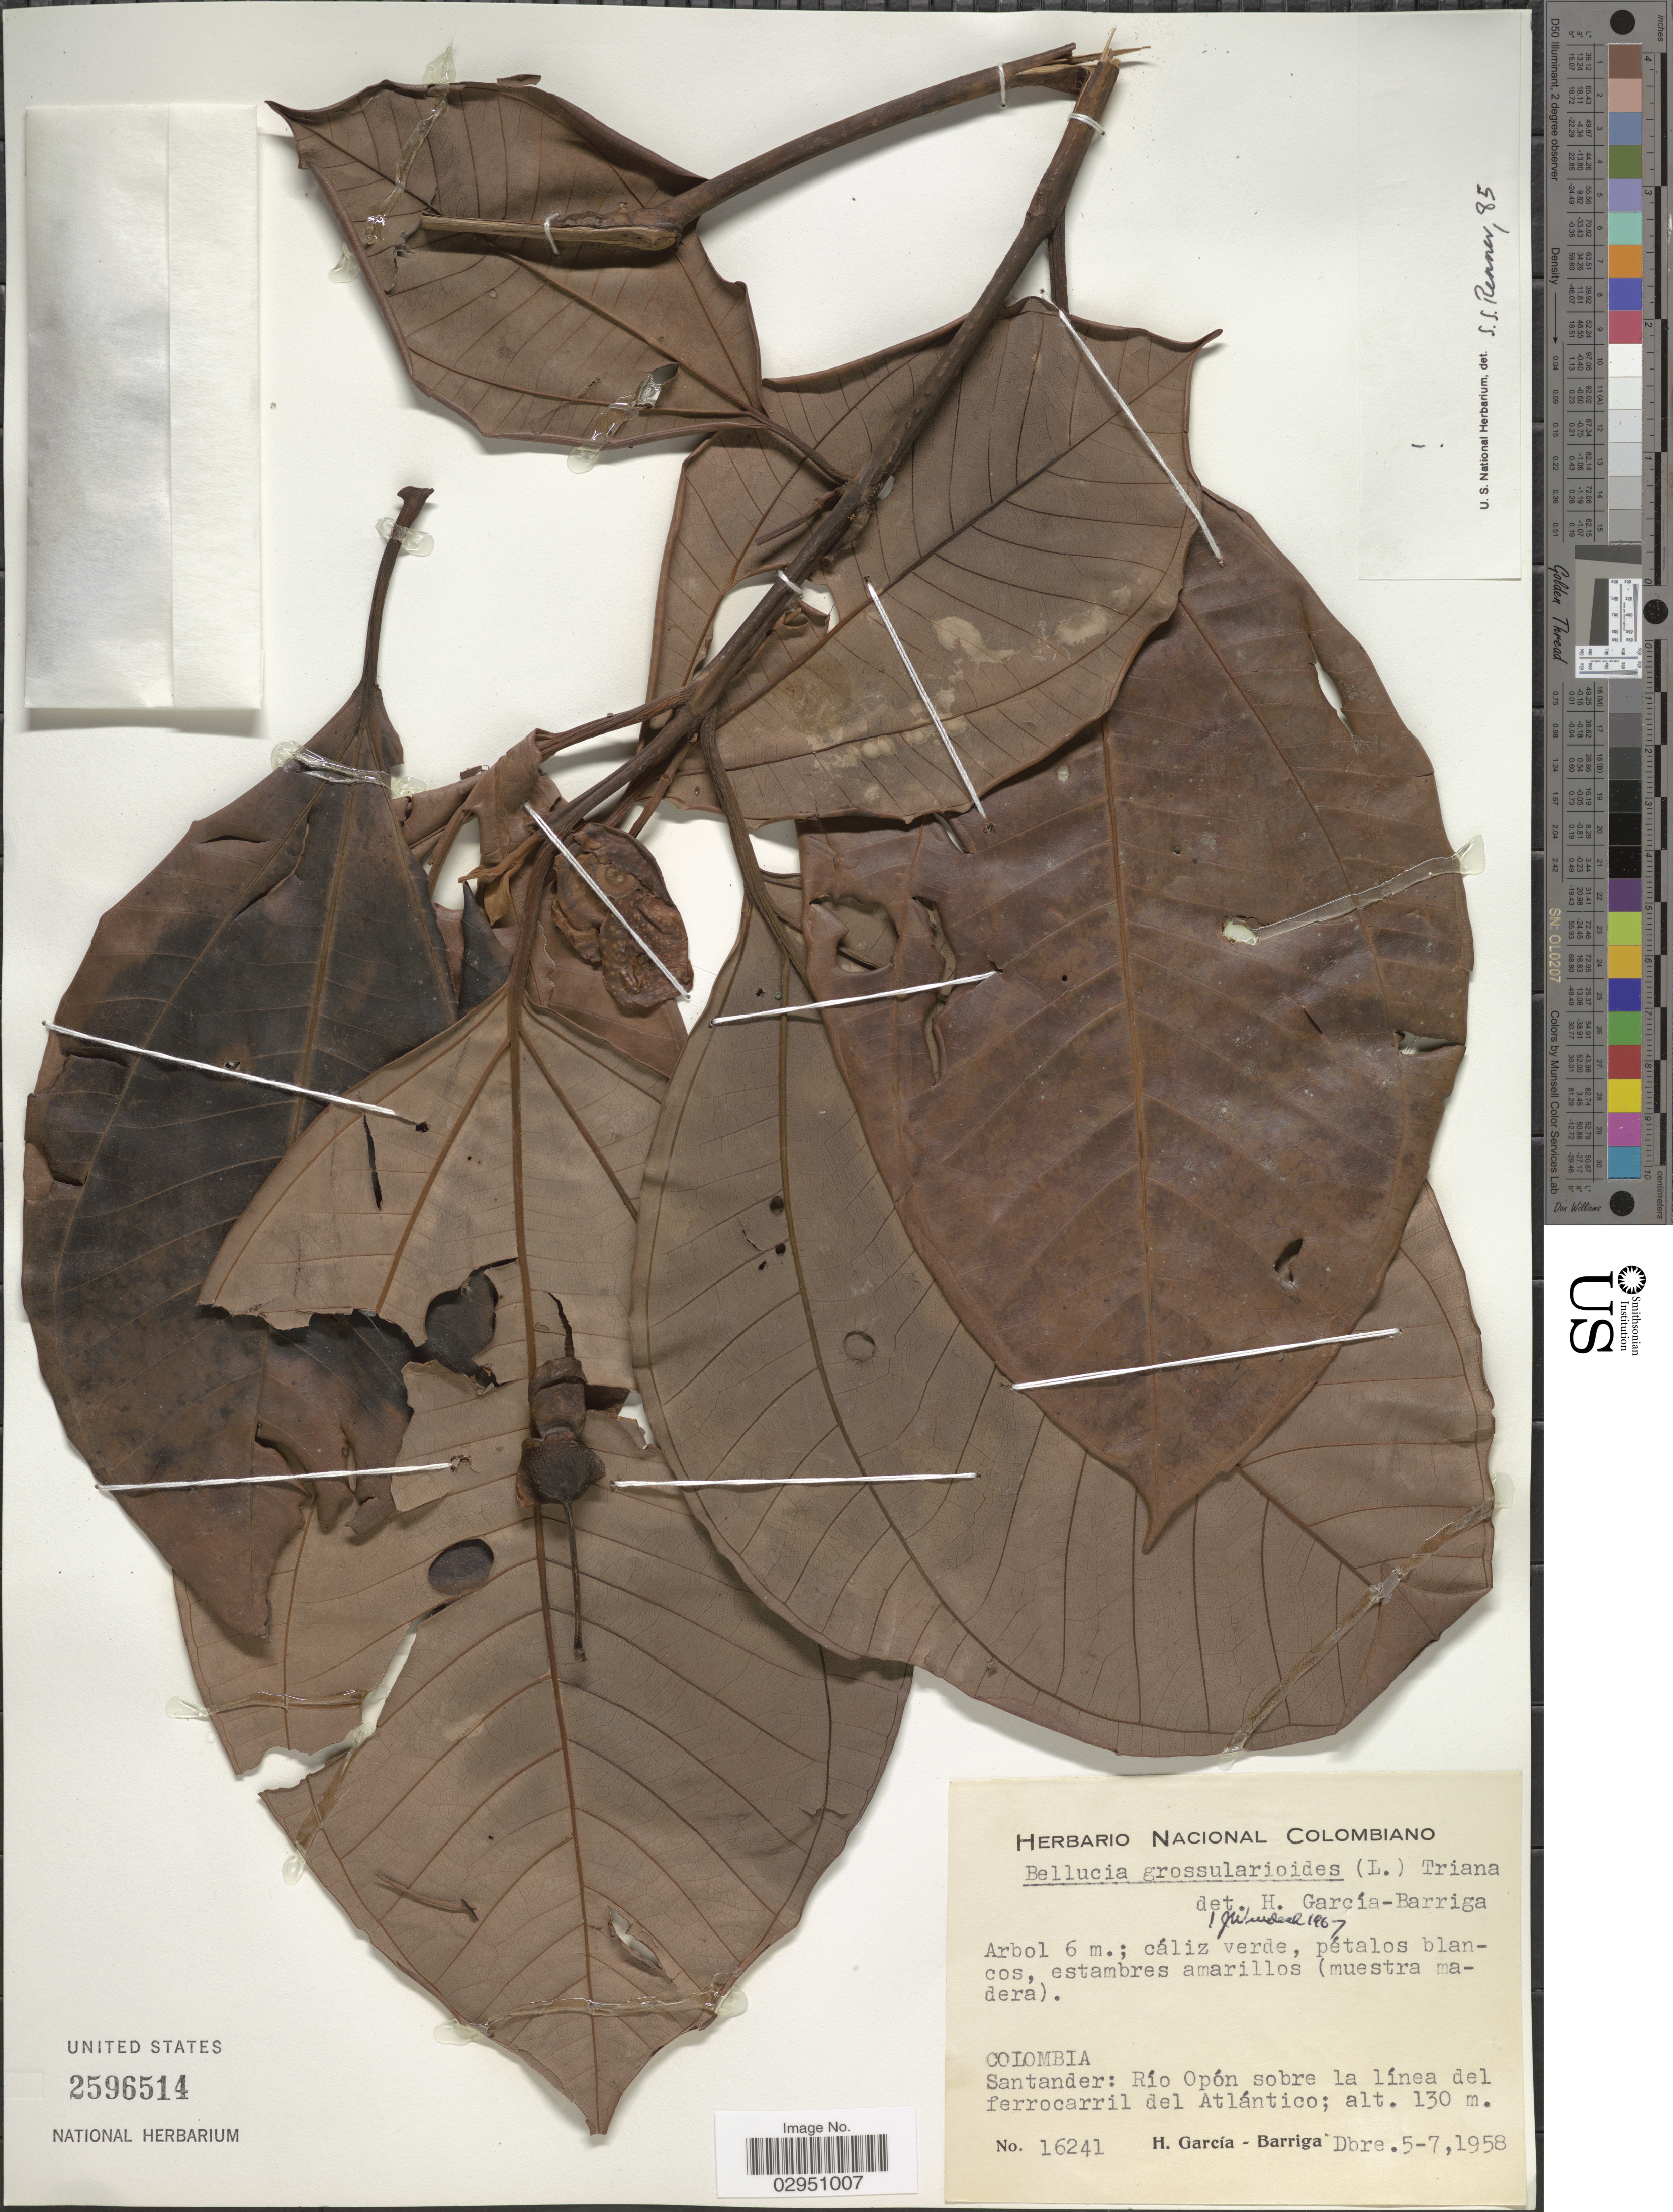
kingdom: Plantae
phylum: Tracheophyta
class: Magnoliopsida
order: Myrtales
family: Melastomataceae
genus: Bellucia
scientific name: Bellucia grossularioides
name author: (L.) Triana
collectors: H. García Barriga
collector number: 16241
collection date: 1958-12-05/1958-12-07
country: Colombia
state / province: Santander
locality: Río Opón sobre la línea del ferrocarril del Atlántico.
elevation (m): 130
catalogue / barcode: US 2596514